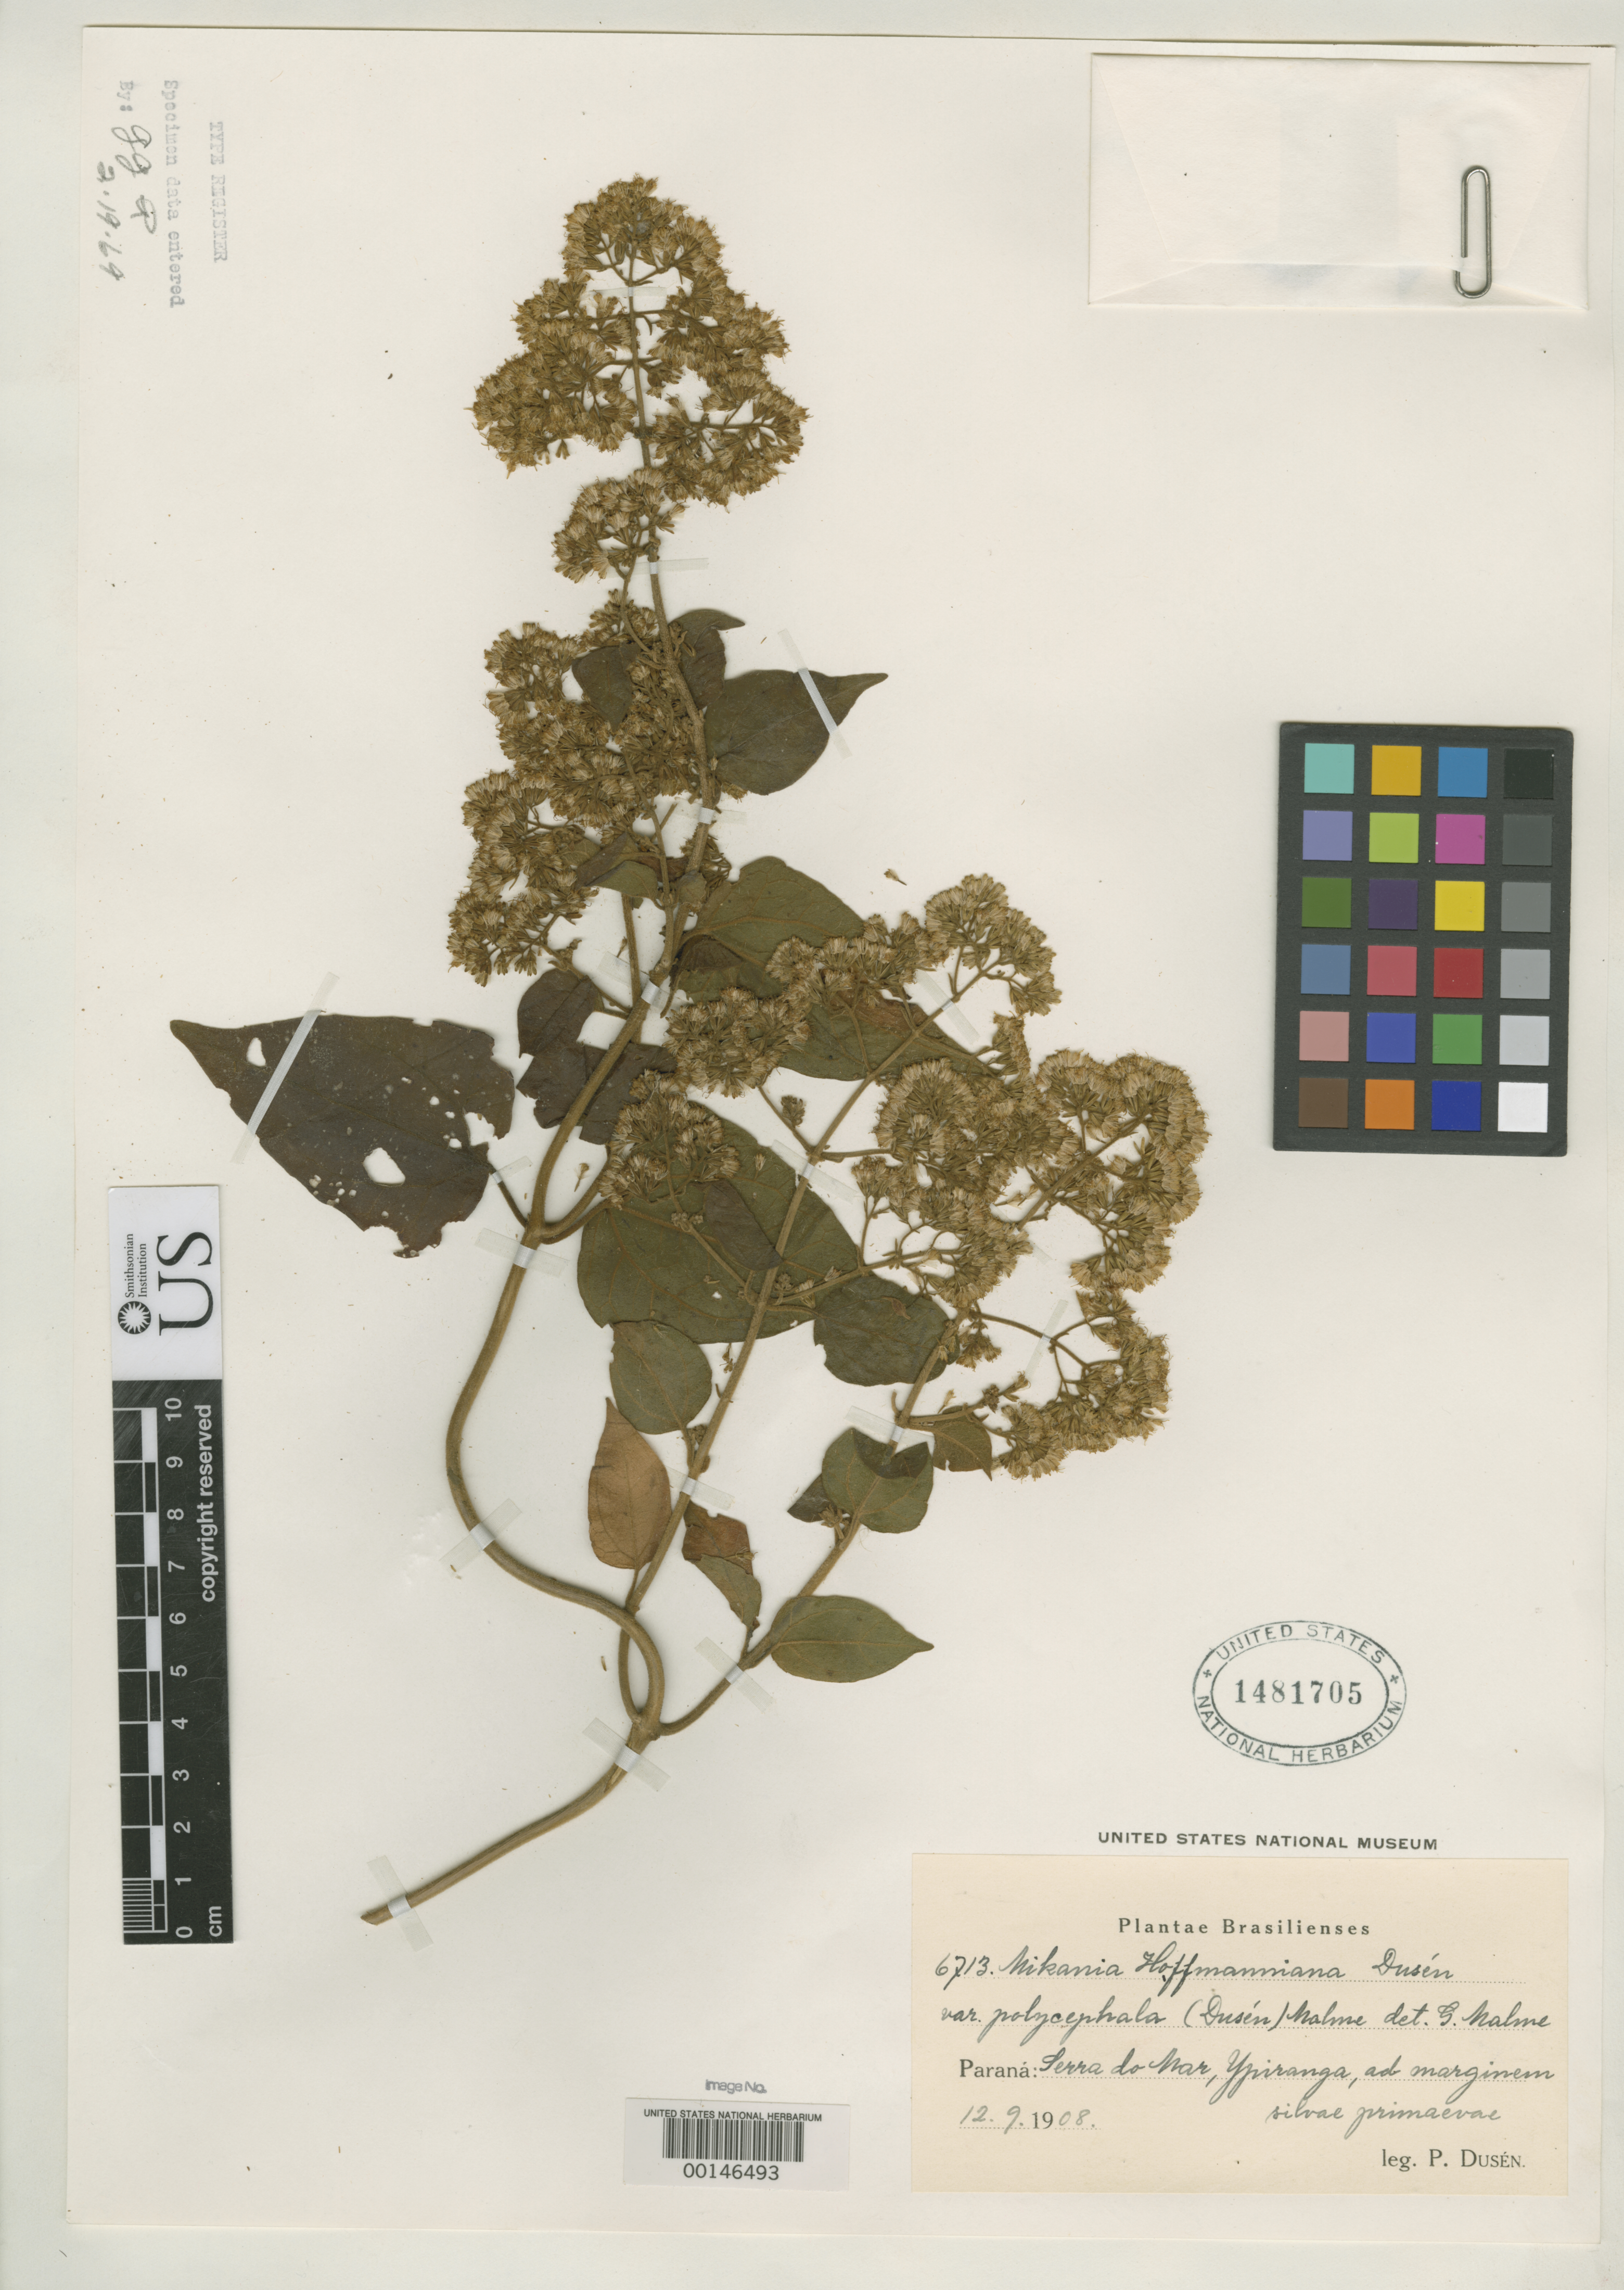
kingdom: Plantae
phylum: Tracheophyta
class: Magnoliopsida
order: Asterales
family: Asteraceae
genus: Mikania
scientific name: Mikania hitchcockii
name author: B.L. Rob.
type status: Isotype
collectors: A. S. Hitchcock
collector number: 21818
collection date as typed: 25 Sep 1923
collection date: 1923-09-25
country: Ecuador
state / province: Tungurahua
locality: Between Banos and Cashurco.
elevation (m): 1300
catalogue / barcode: US 1195705